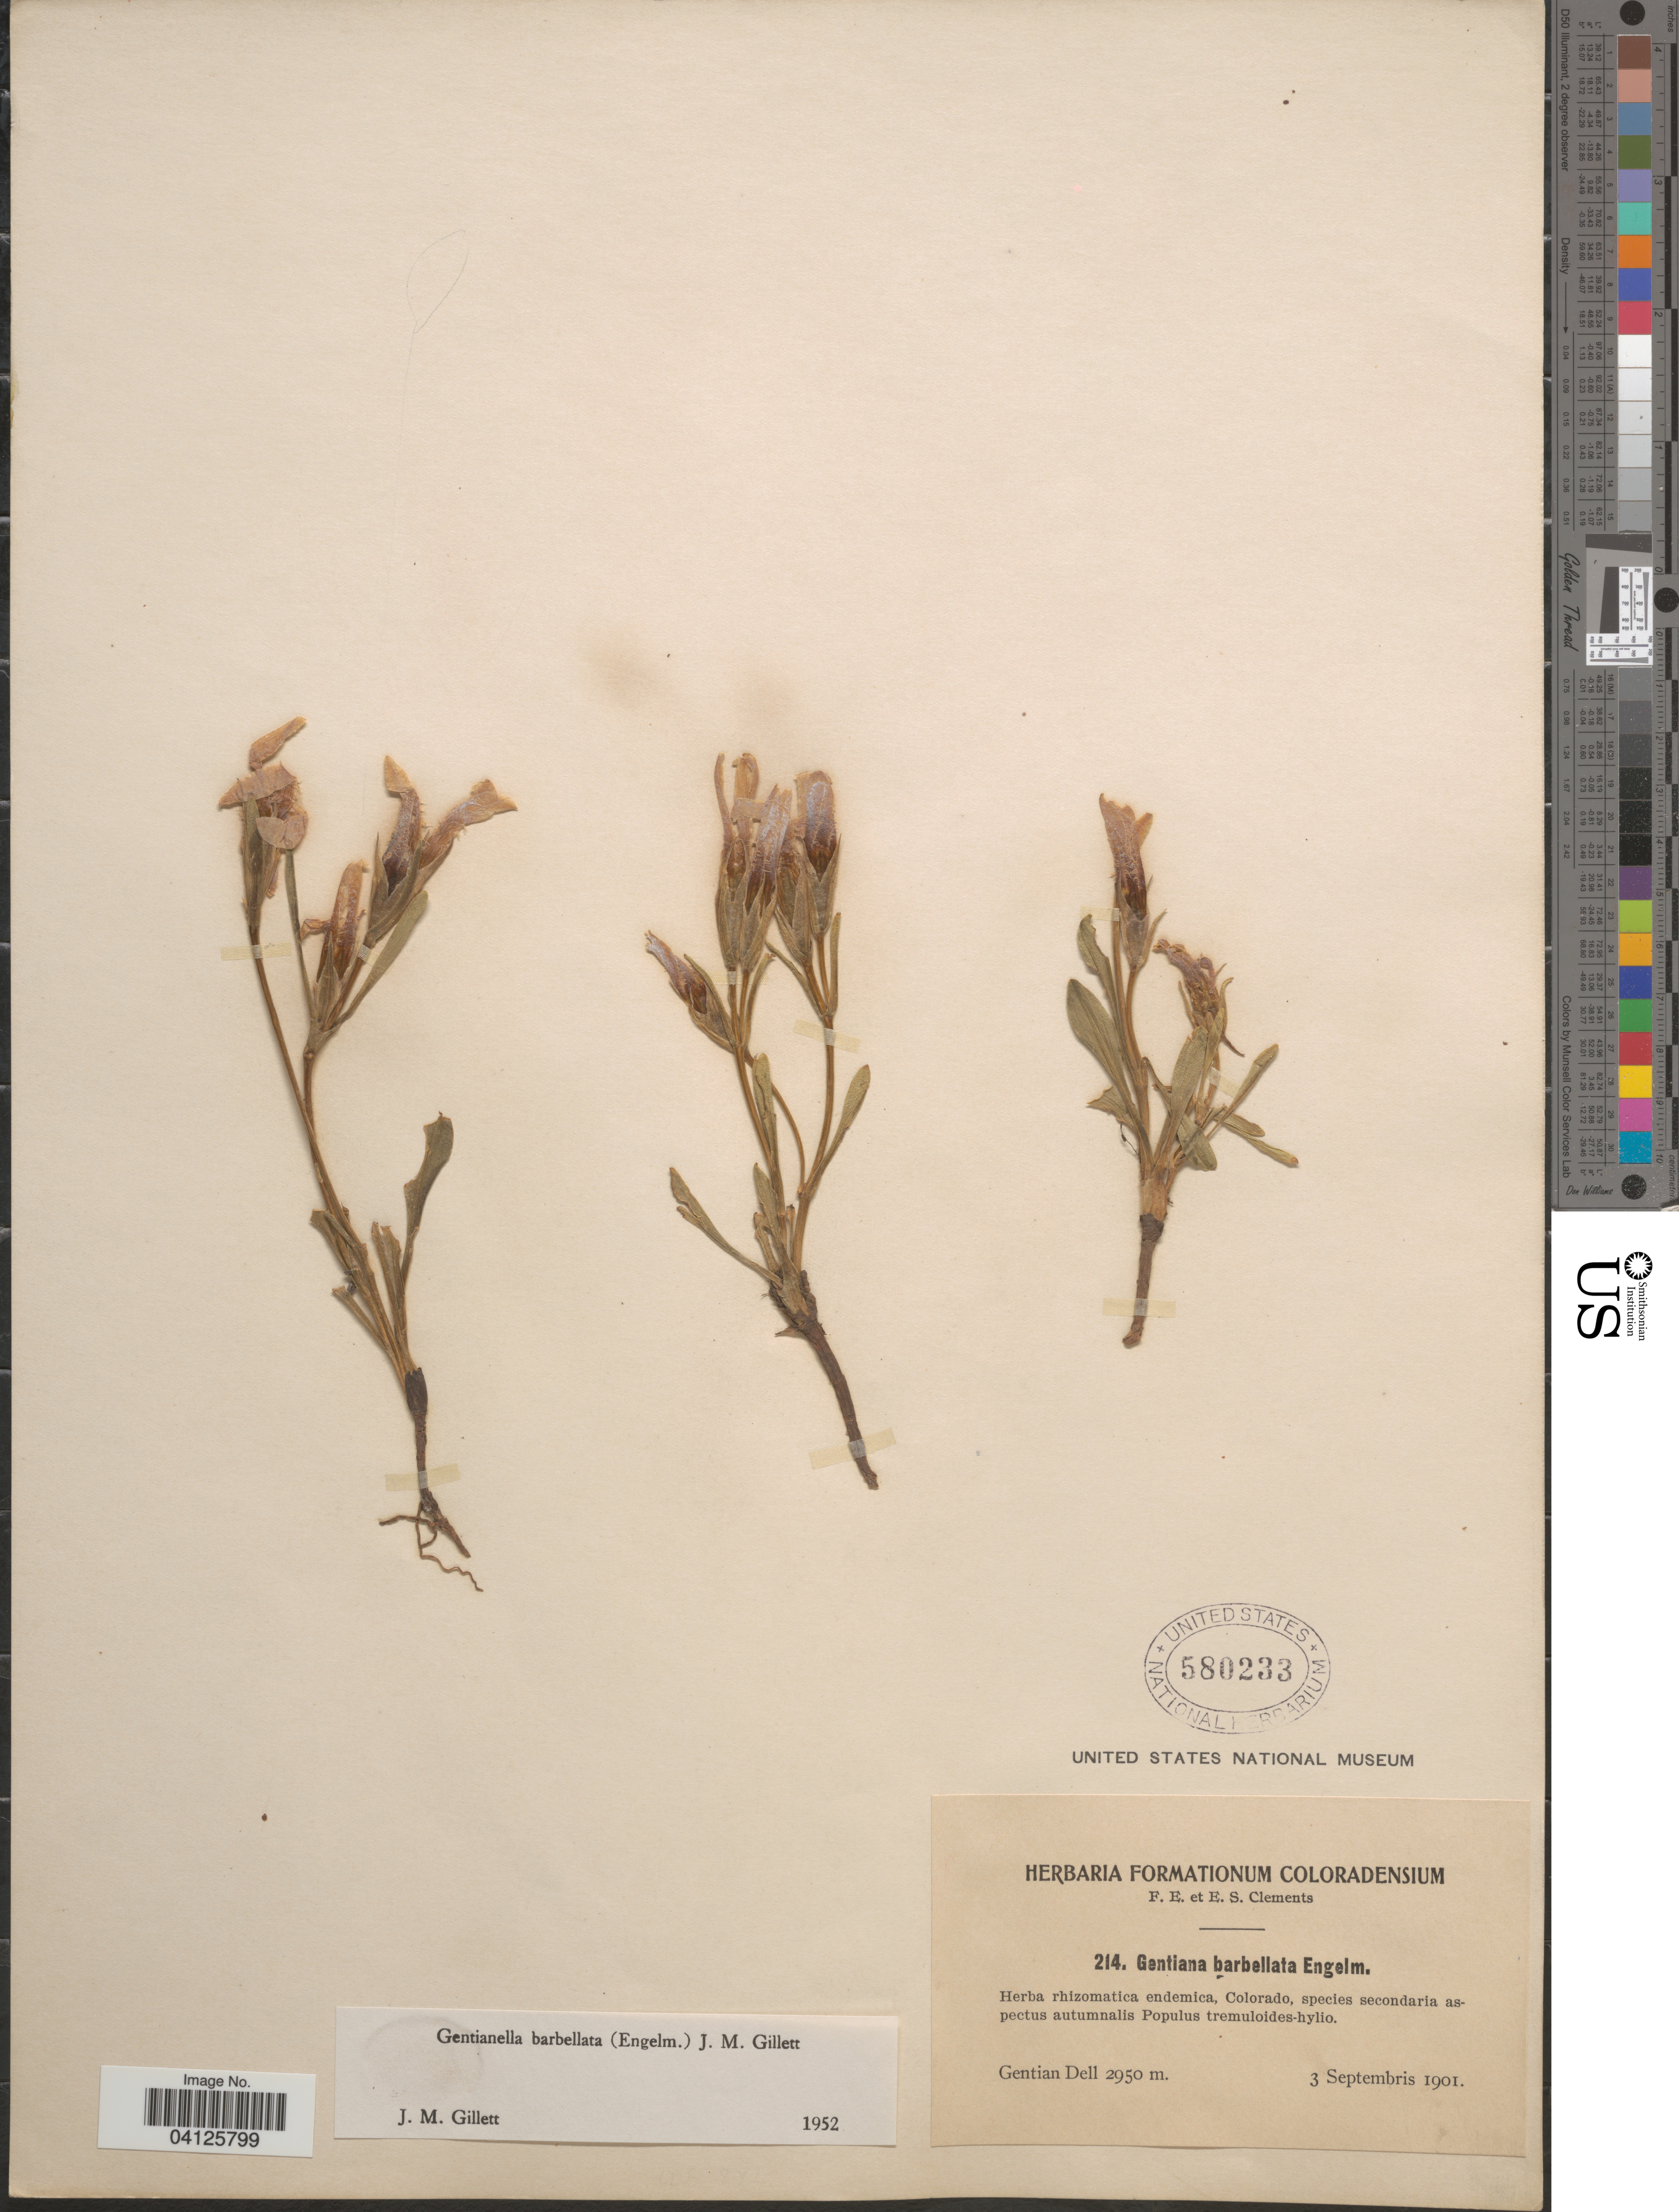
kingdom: Plantae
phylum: Tracheophyta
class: Magnoliopsida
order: Gentianales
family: Gentianaceae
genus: Gentianella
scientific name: Gentianella barbellata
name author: (Engelm.) J.M. Gillett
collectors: G. Dell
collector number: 214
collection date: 1901-09-03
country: United States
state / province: Colorado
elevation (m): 2950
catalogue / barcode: US 580233